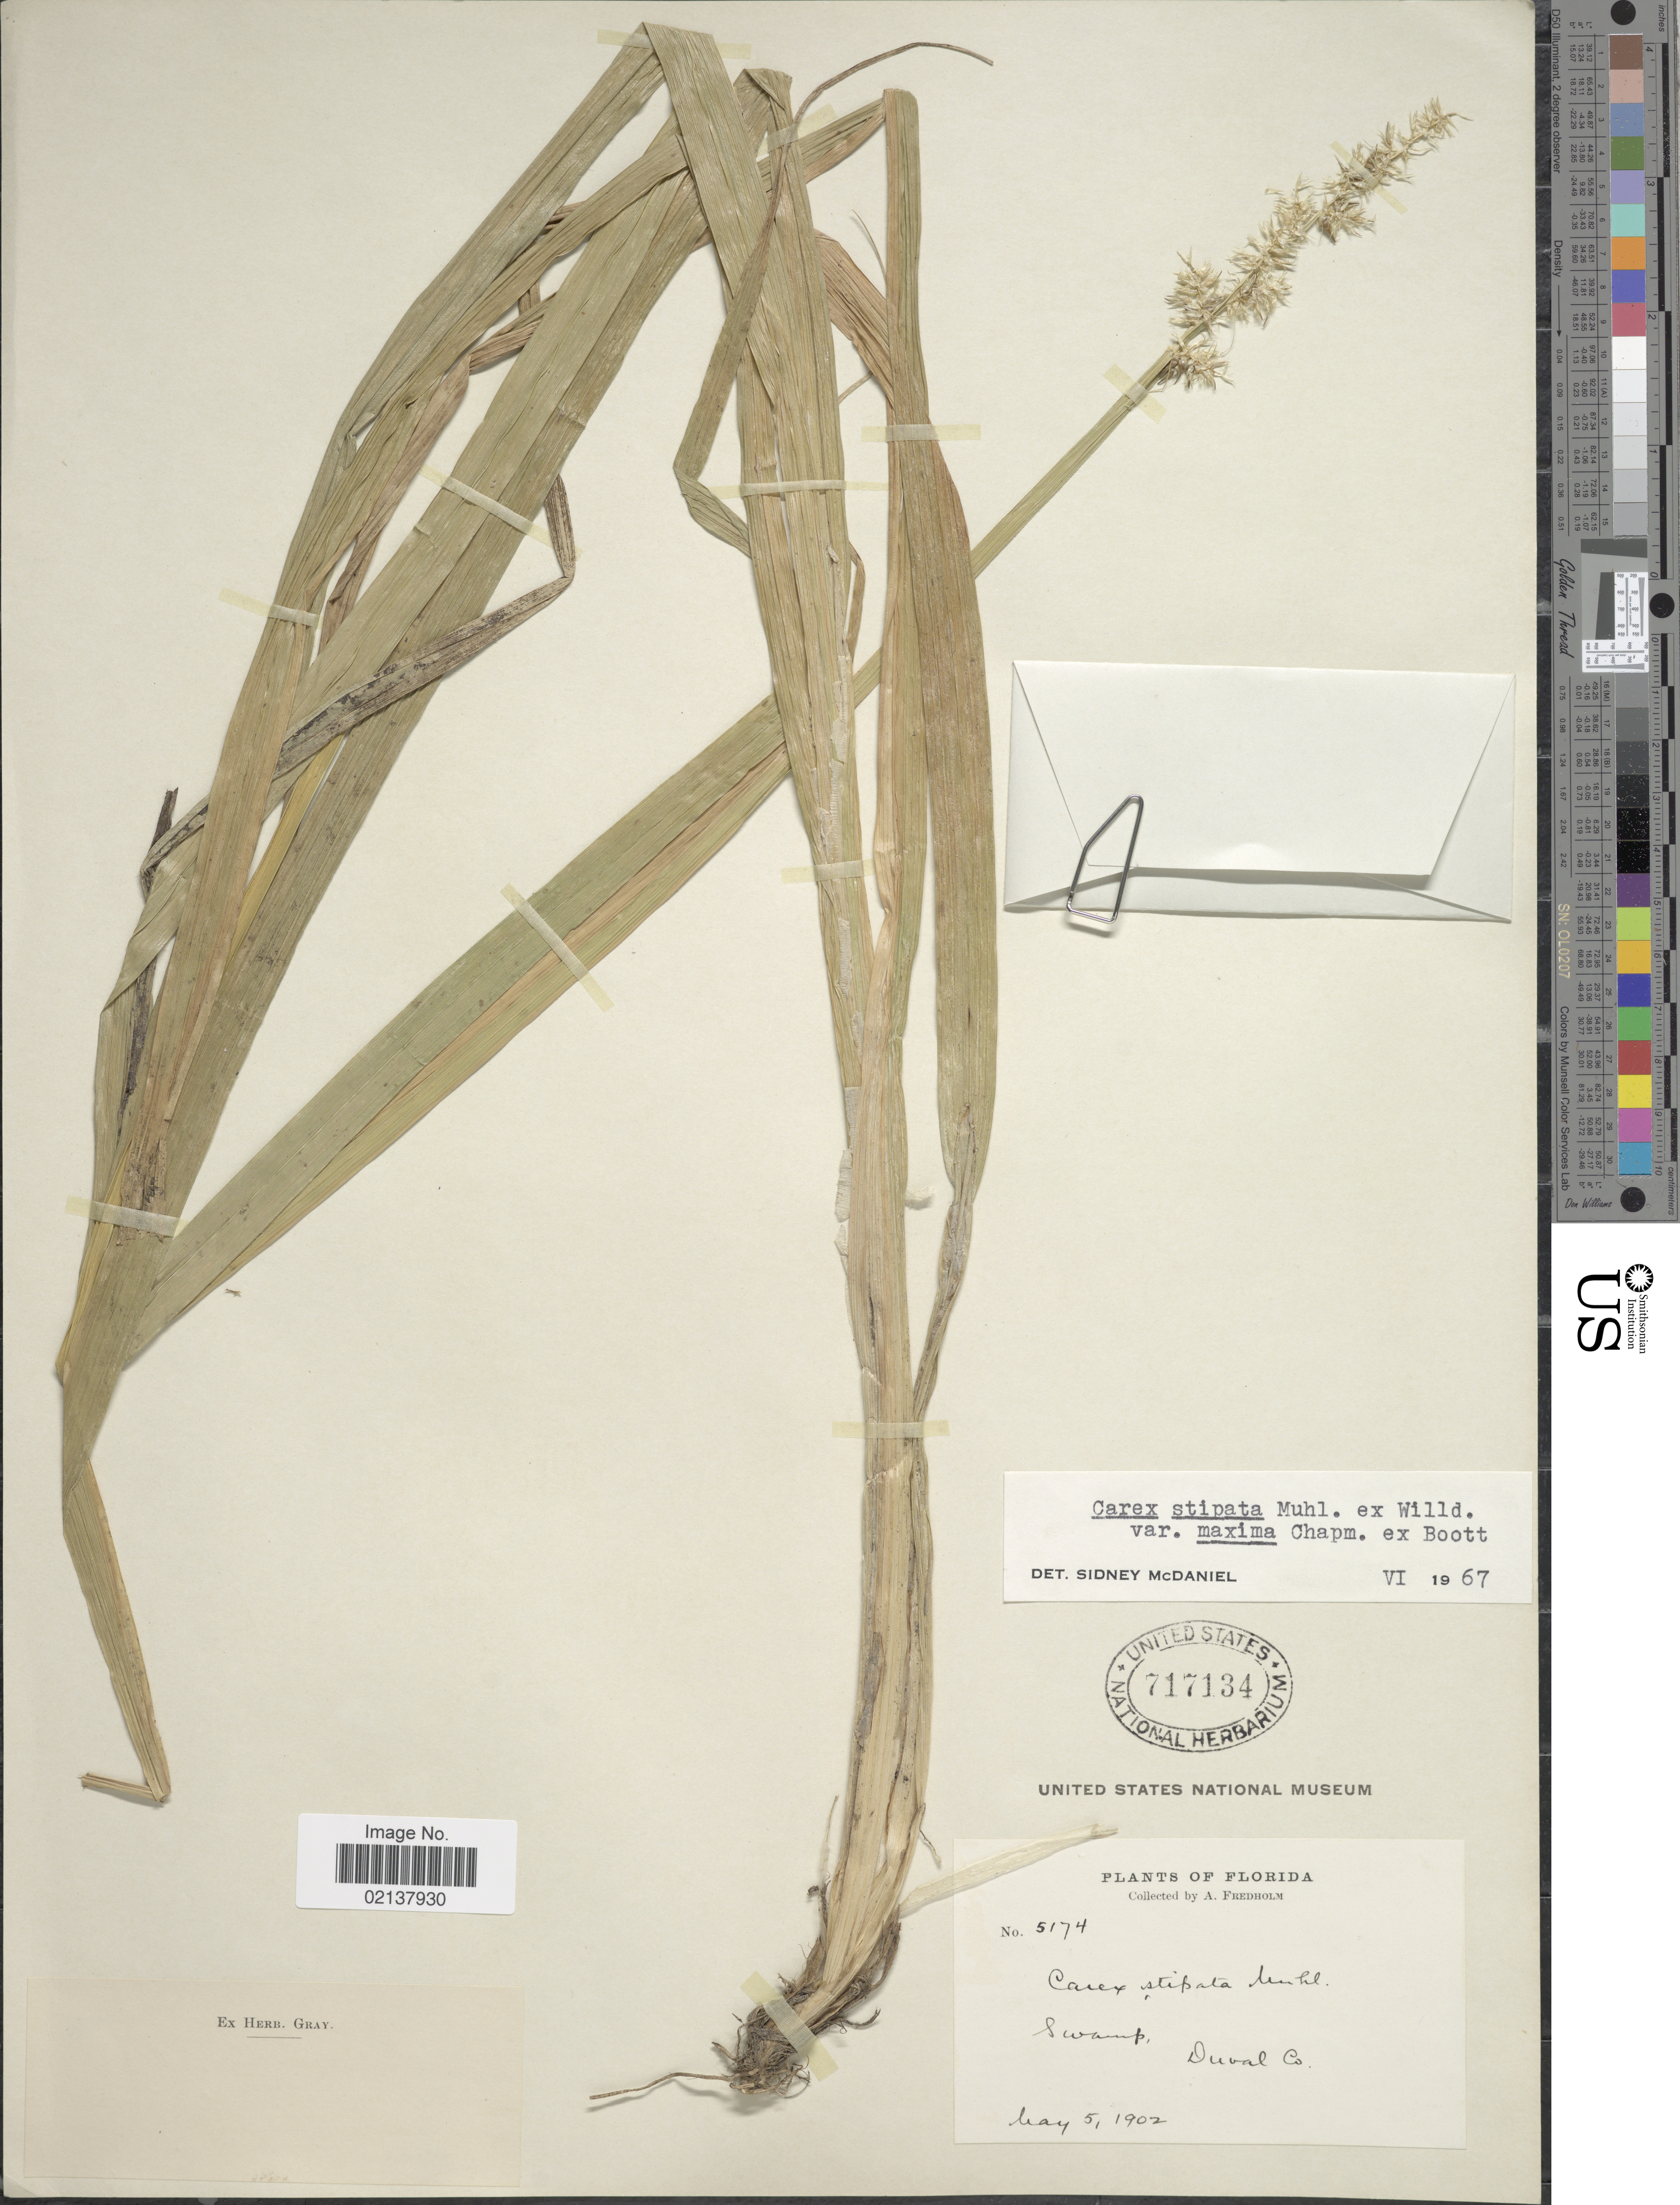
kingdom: Plantae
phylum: Tracheophyta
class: Liliopsida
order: Poales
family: Cyperaceae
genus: Carex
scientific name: Carex stipata var. maxima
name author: Chapm. ex Boott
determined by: Strong, Mark T., (BOT), Smithsonian Institution - National Museum of Natural History (UNITED STATES)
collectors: A. Fredholm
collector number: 5174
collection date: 1902-05-05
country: United States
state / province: Florida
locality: Swamp, Duval Co.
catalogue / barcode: US 717134